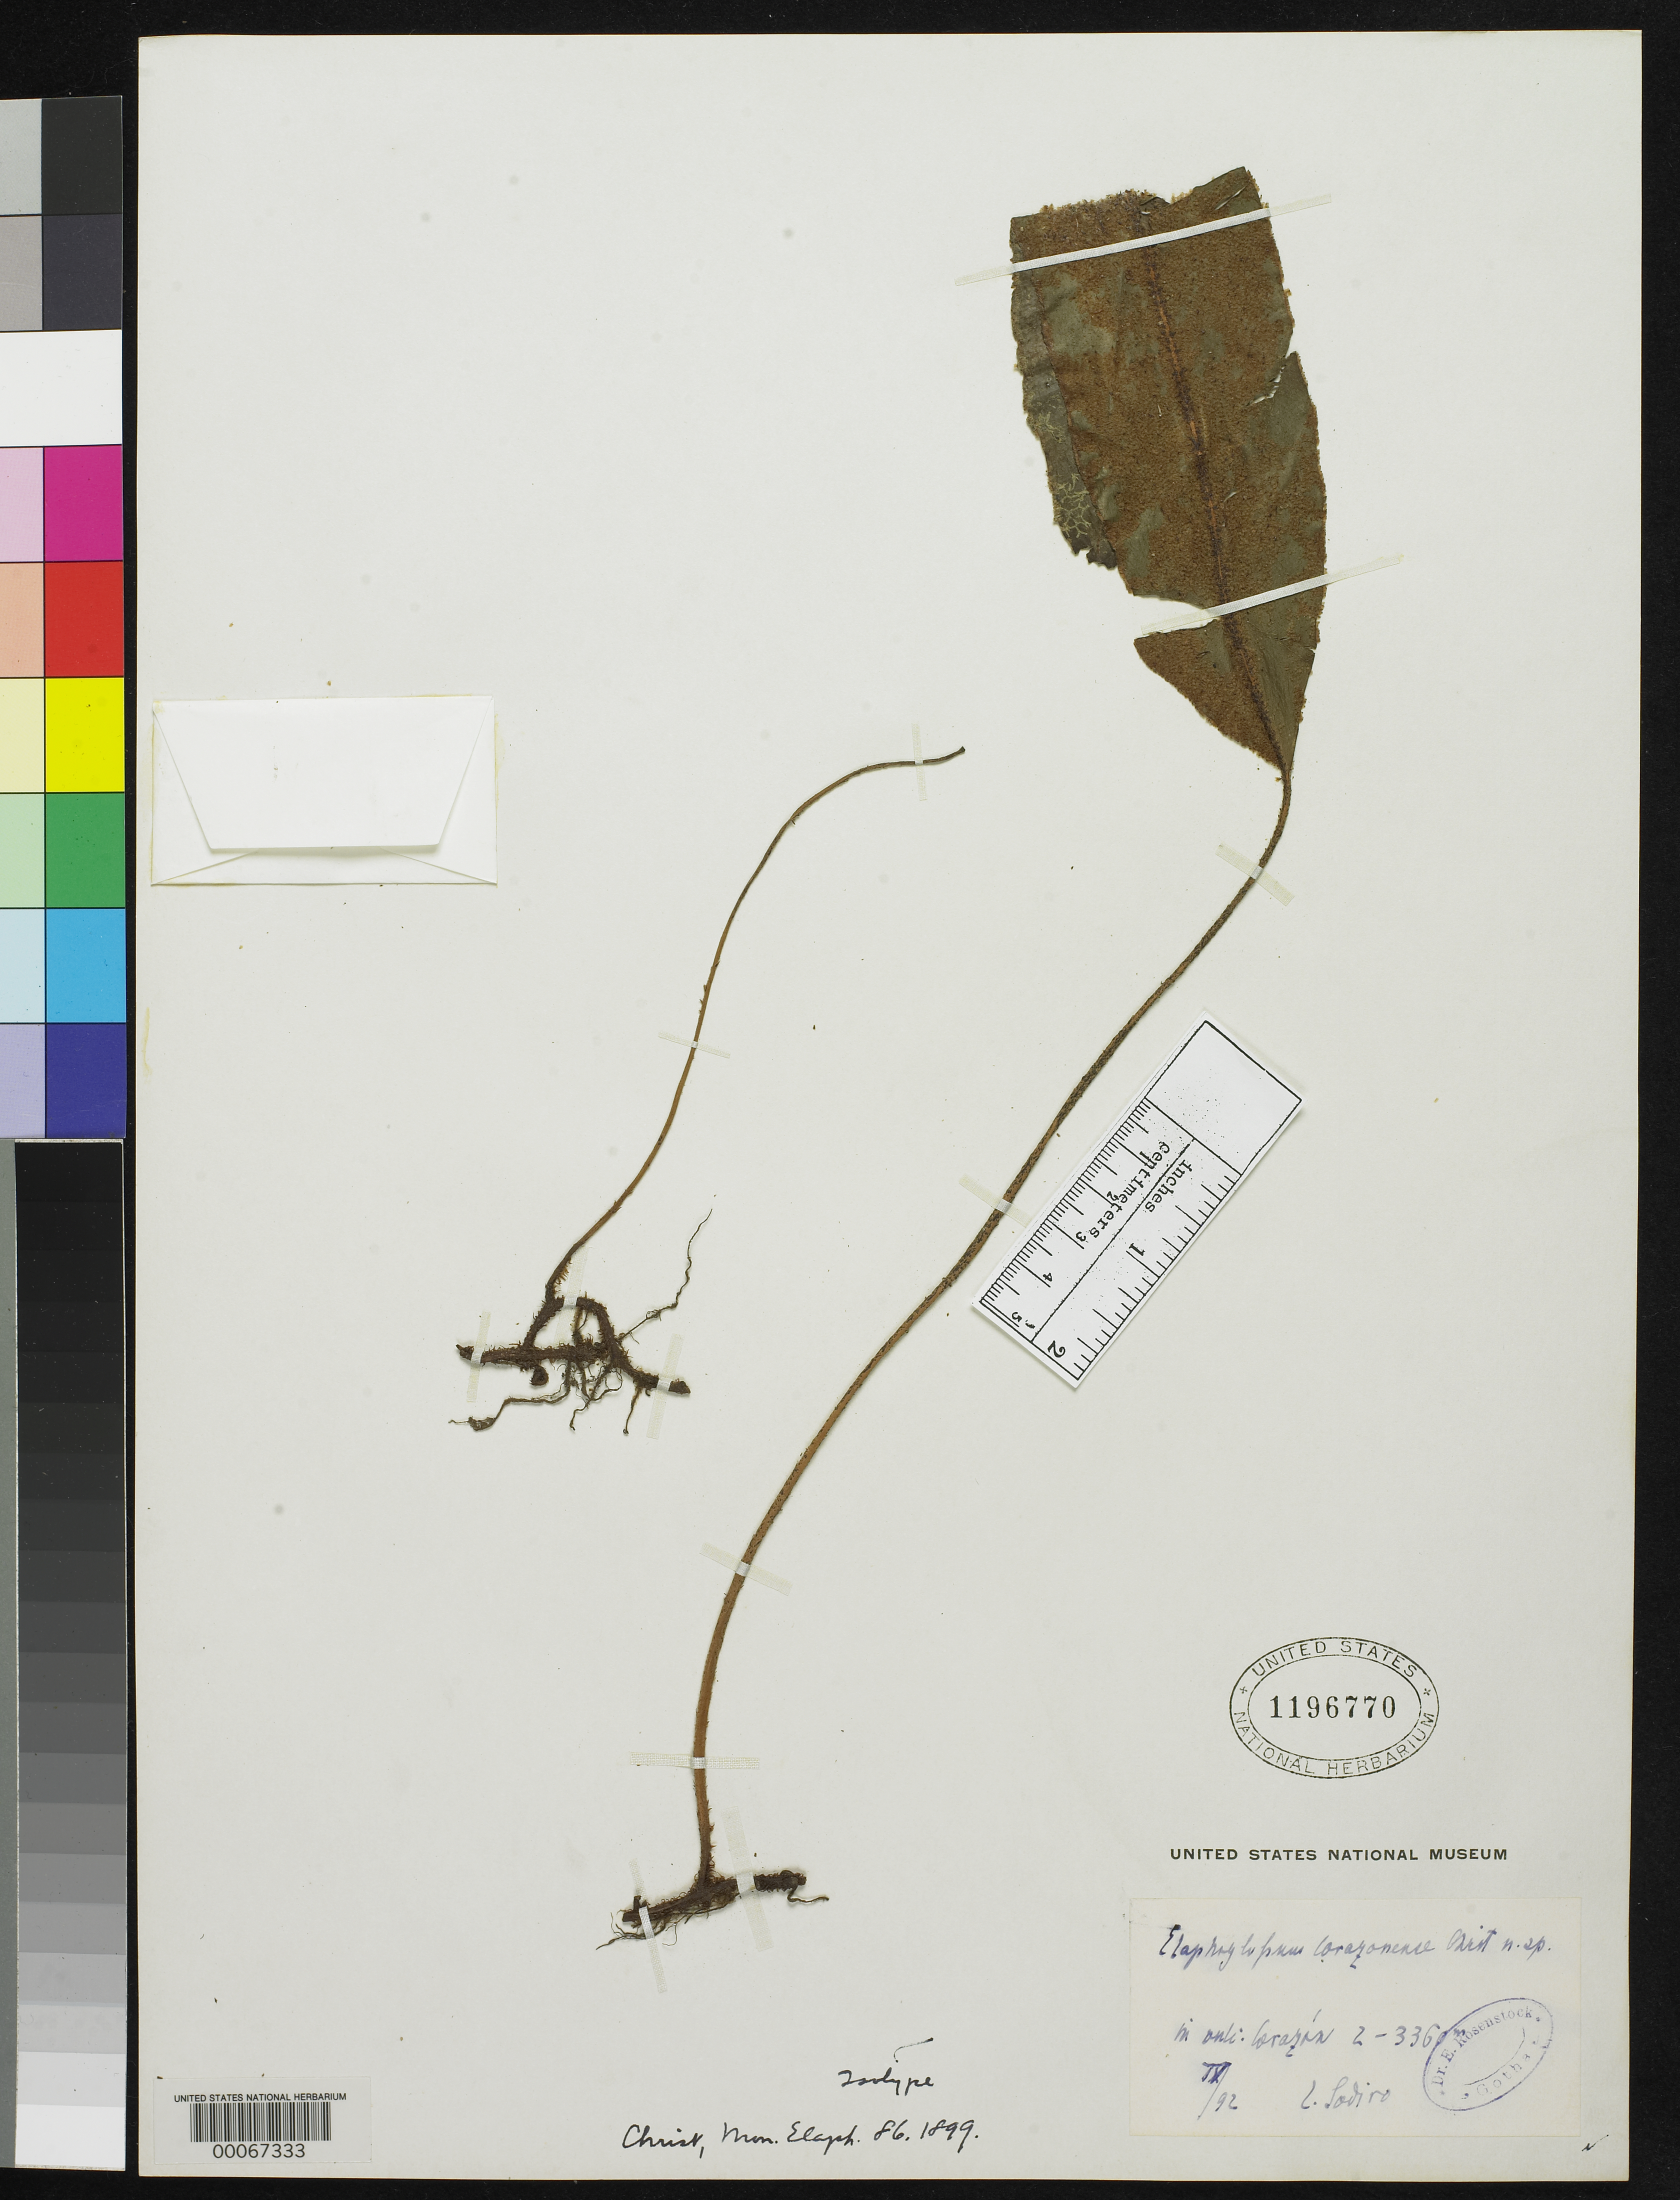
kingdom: Plantae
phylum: Tracheophyta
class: Polypodiopsida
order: Polypodiales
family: Dryopteridaceae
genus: Elaphoglossum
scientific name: Elaphoglossum corazonense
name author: Christ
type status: Type Collection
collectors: L. Sodiro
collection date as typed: Sep 1892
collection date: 1892-09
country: Ecuador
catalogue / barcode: US 1196770